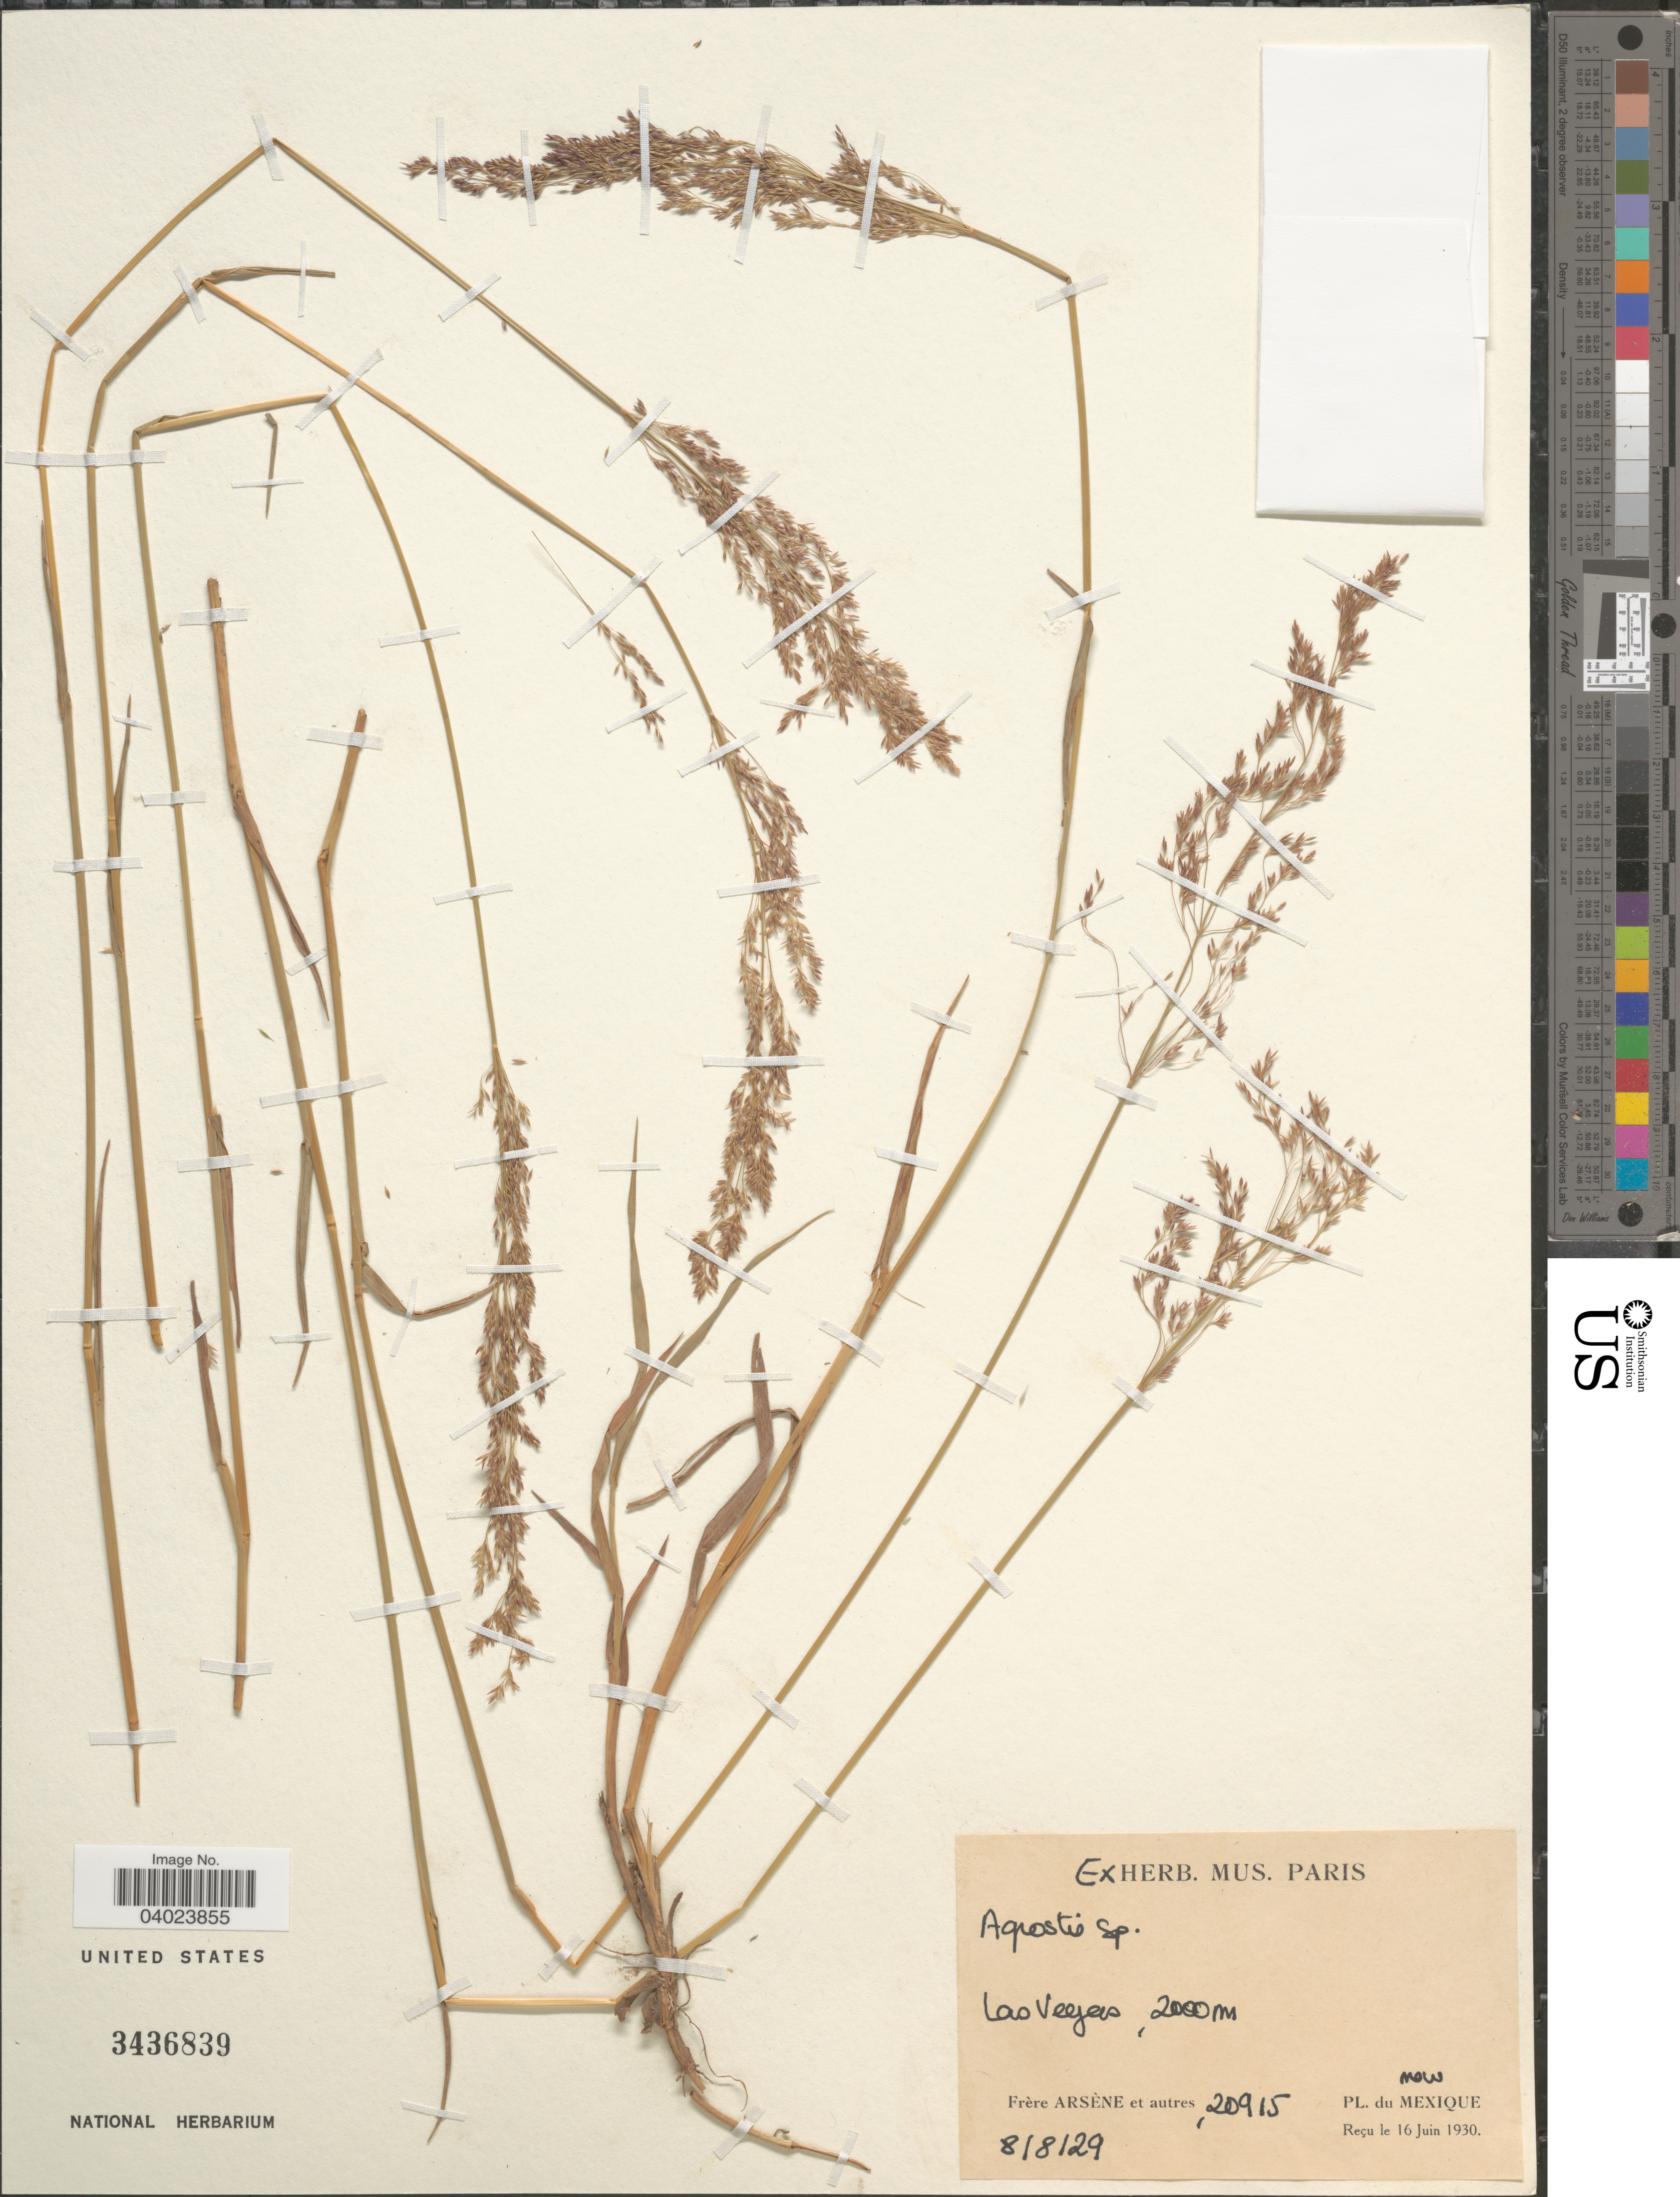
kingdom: Plantae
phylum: Tracheophyta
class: Liliopsida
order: Poales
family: Poaceae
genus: Agrostis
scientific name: Agrostis sp.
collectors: F. Hyacinth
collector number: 20915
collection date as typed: Transcribed d/m/y: 8/8/29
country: Mexico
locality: Las Vegas.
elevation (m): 2000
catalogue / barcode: US 3436839